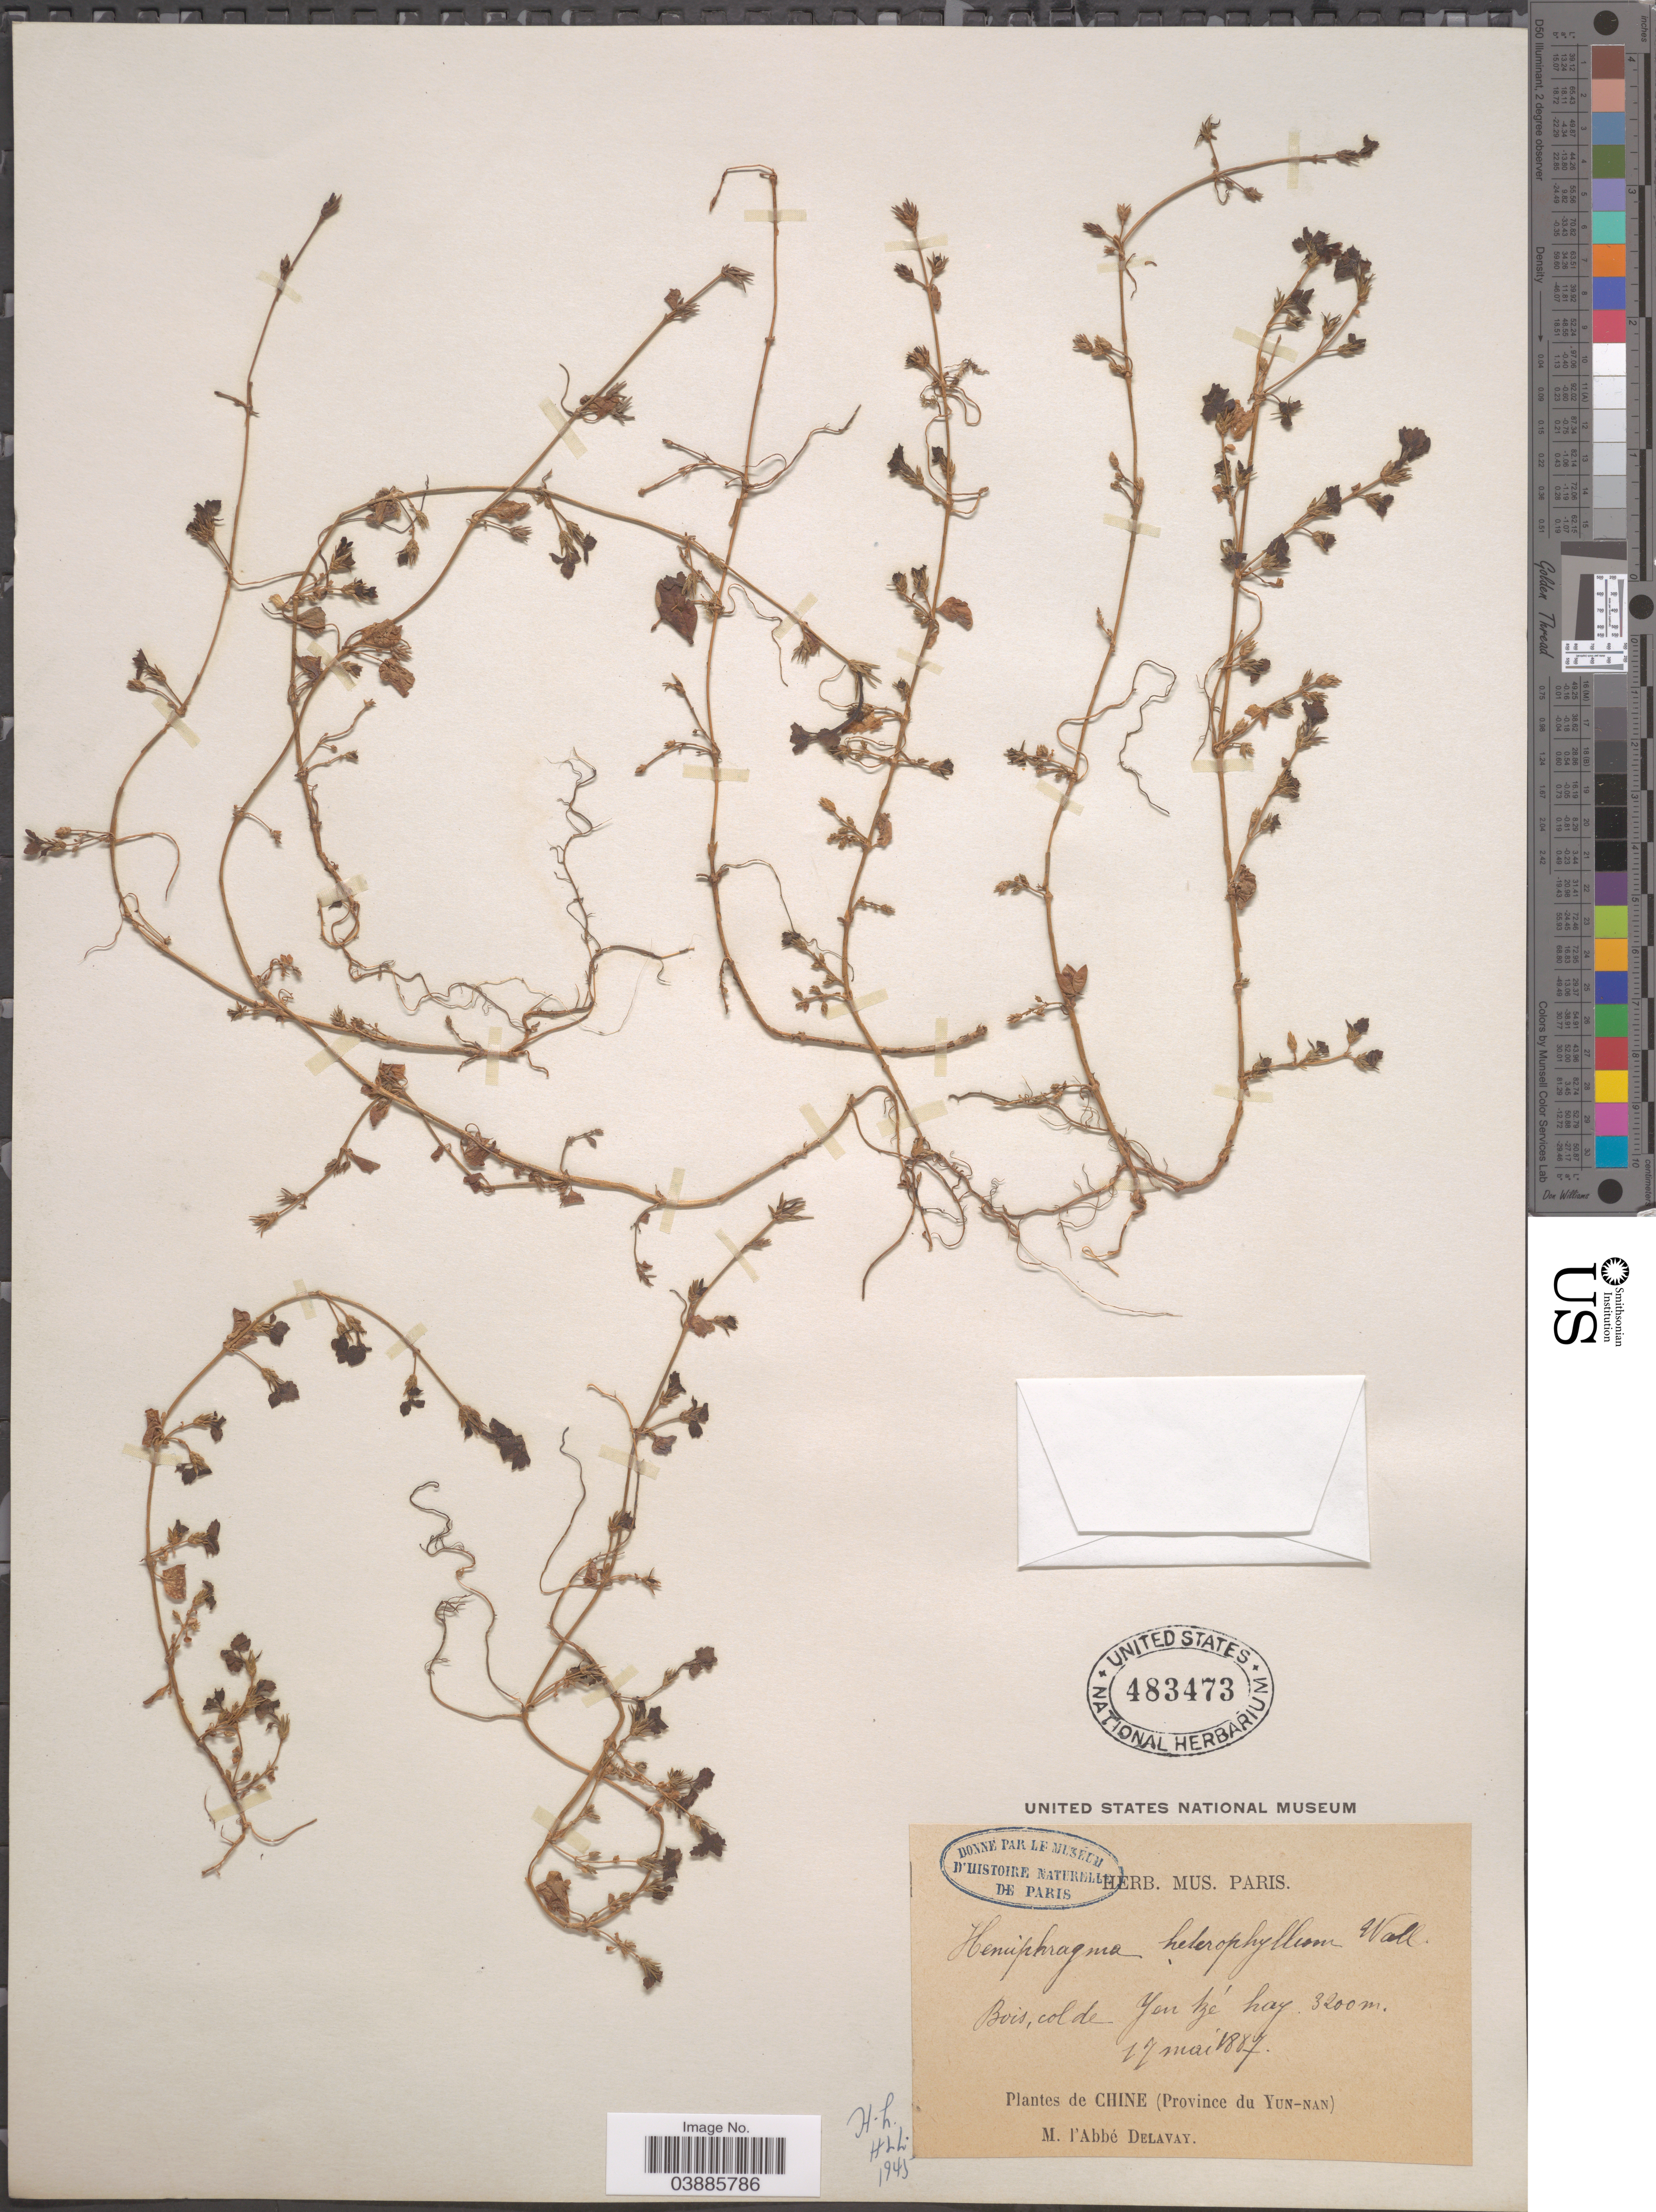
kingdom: Plantae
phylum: Tracheophyta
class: Magnoliopsida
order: Lamiales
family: Plantaginaceae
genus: Hemiphragma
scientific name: Hemiphragma heterophyllum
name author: Wall.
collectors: P. Delavay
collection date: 1887-05-17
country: China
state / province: Yunnan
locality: Bois, col de Yentze hay. Plantes de Chine (Province du Yun-nan).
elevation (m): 3200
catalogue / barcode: US 483473